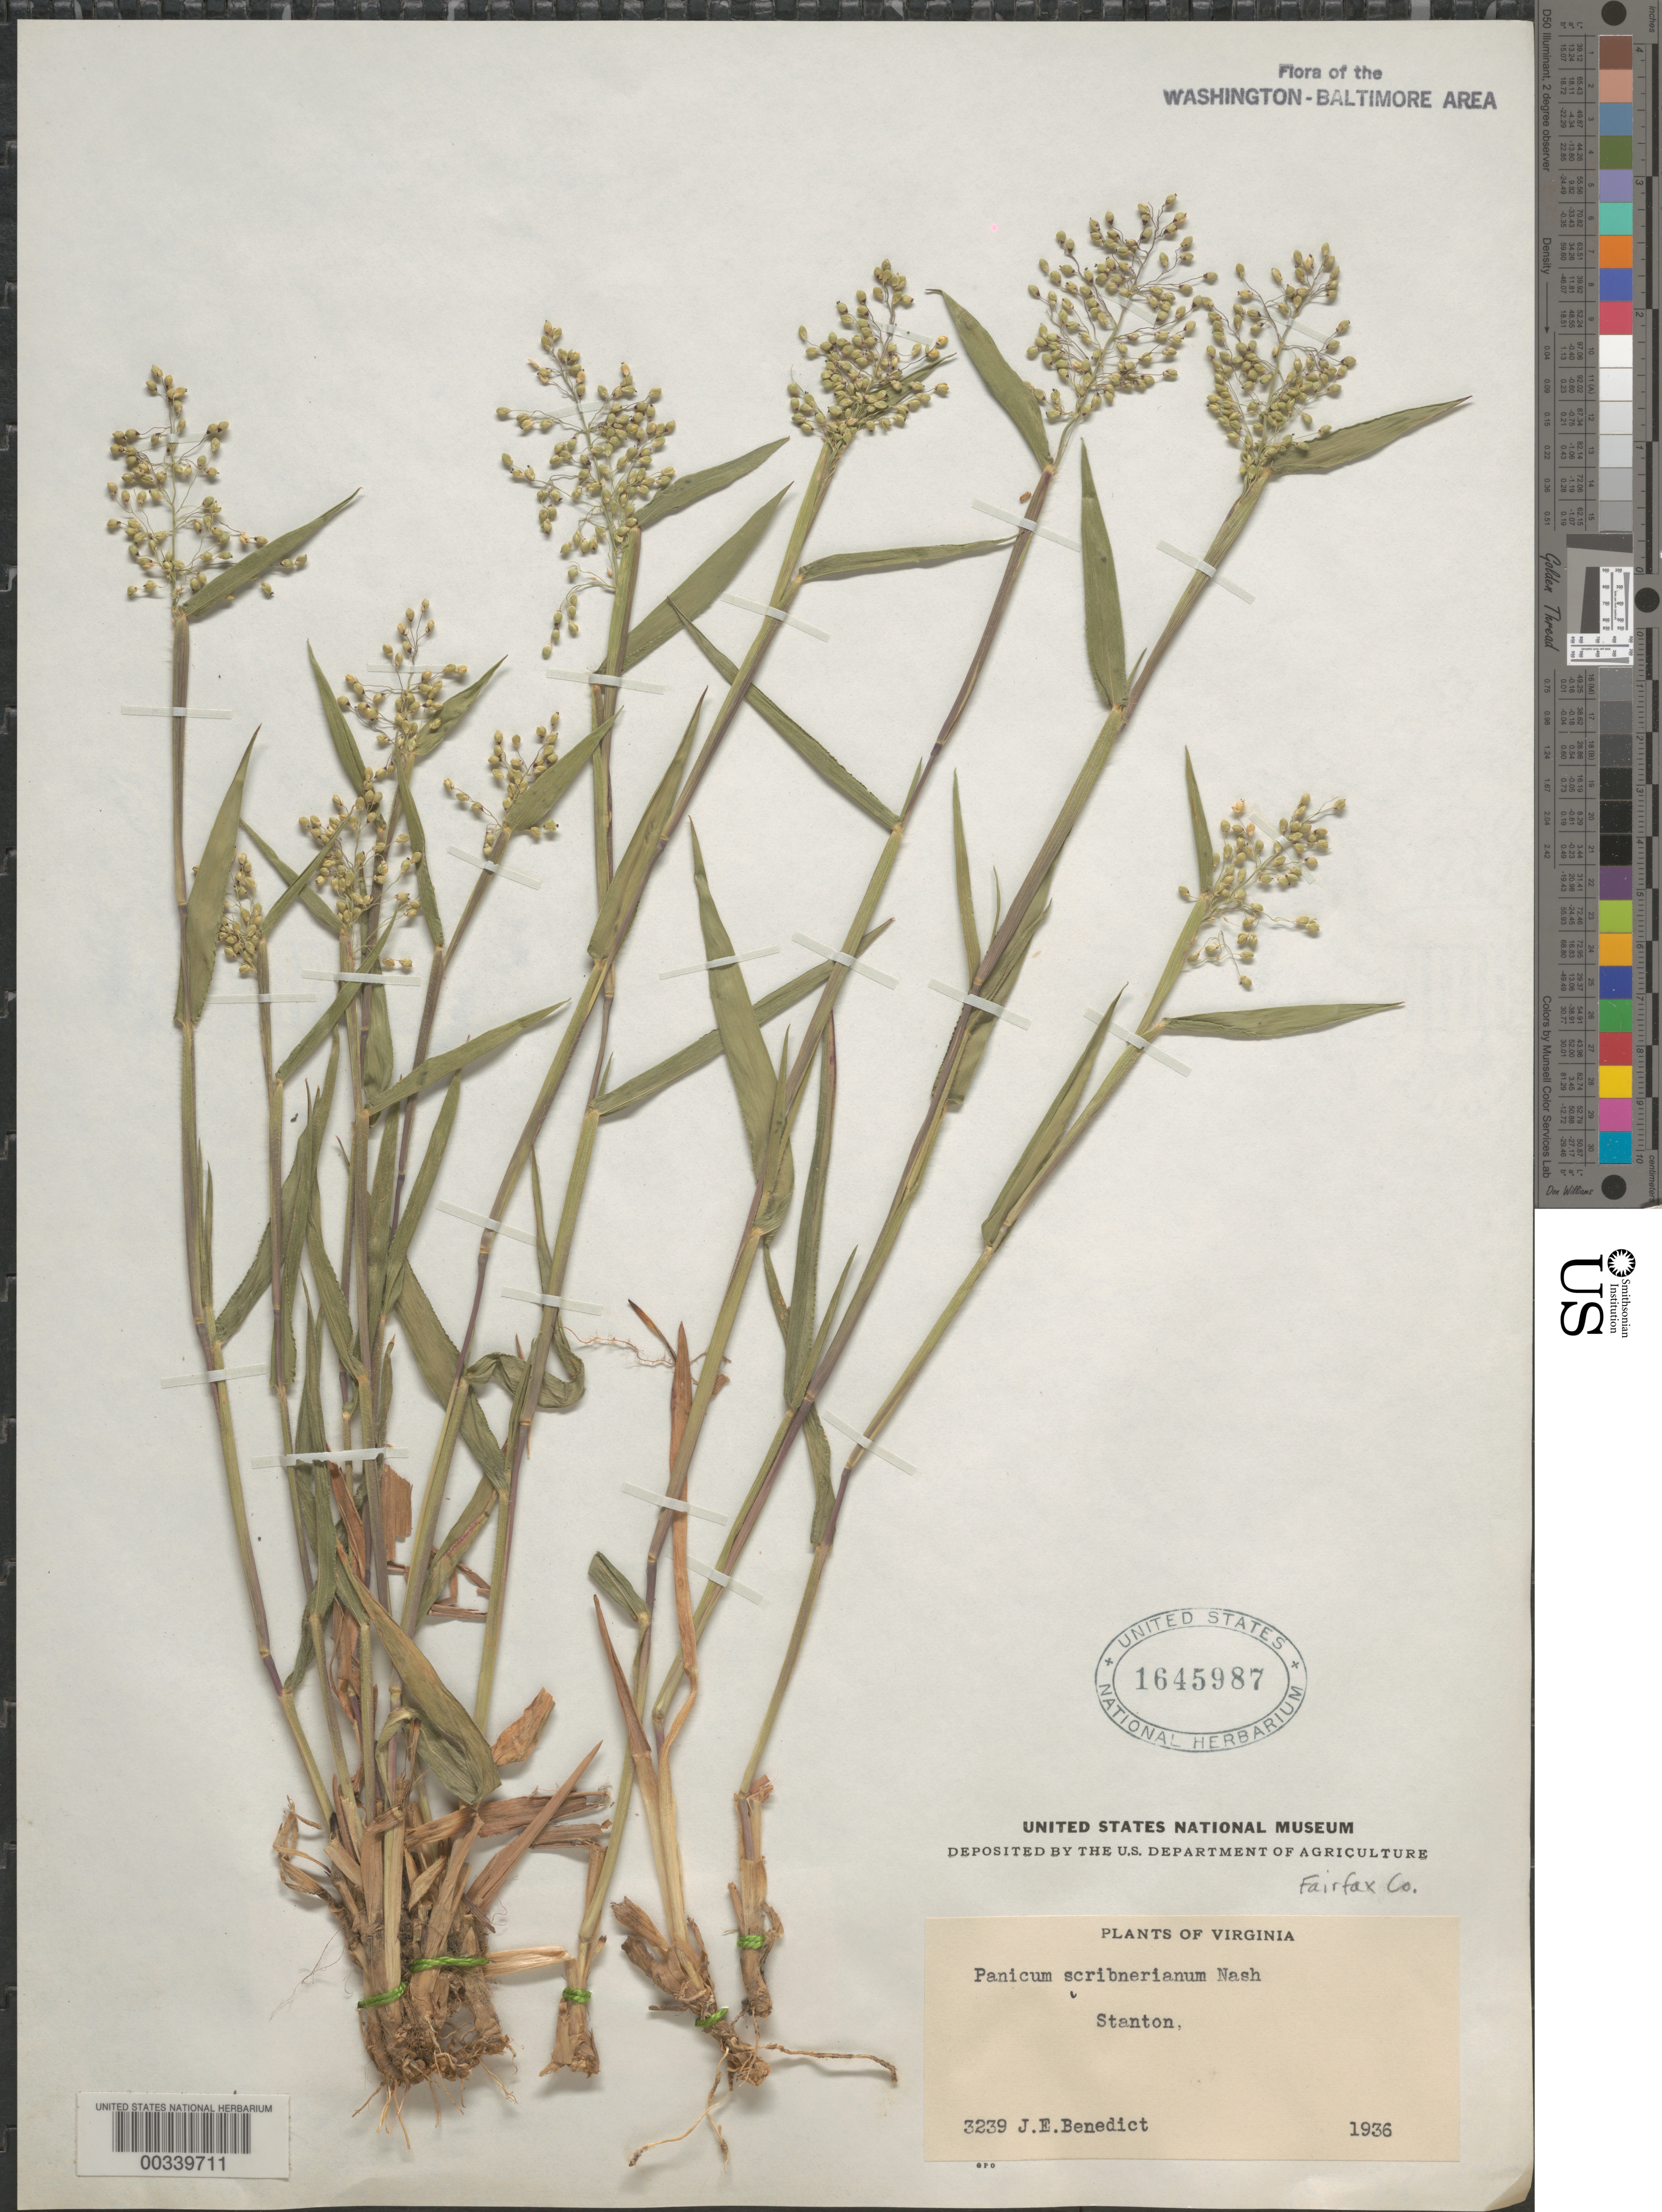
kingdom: Plantae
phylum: Tracheophyta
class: Liliopsida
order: Poales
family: Poaceae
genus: Dichanthelium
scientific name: Dichanthelium oligosanthes var. scribnerianum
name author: (Nash) Gould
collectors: J. E. Benedict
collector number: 3239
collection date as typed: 1936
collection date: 1936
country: United States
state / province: Virginia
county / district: Fairfax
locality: Stanton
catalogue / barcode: US 1645987